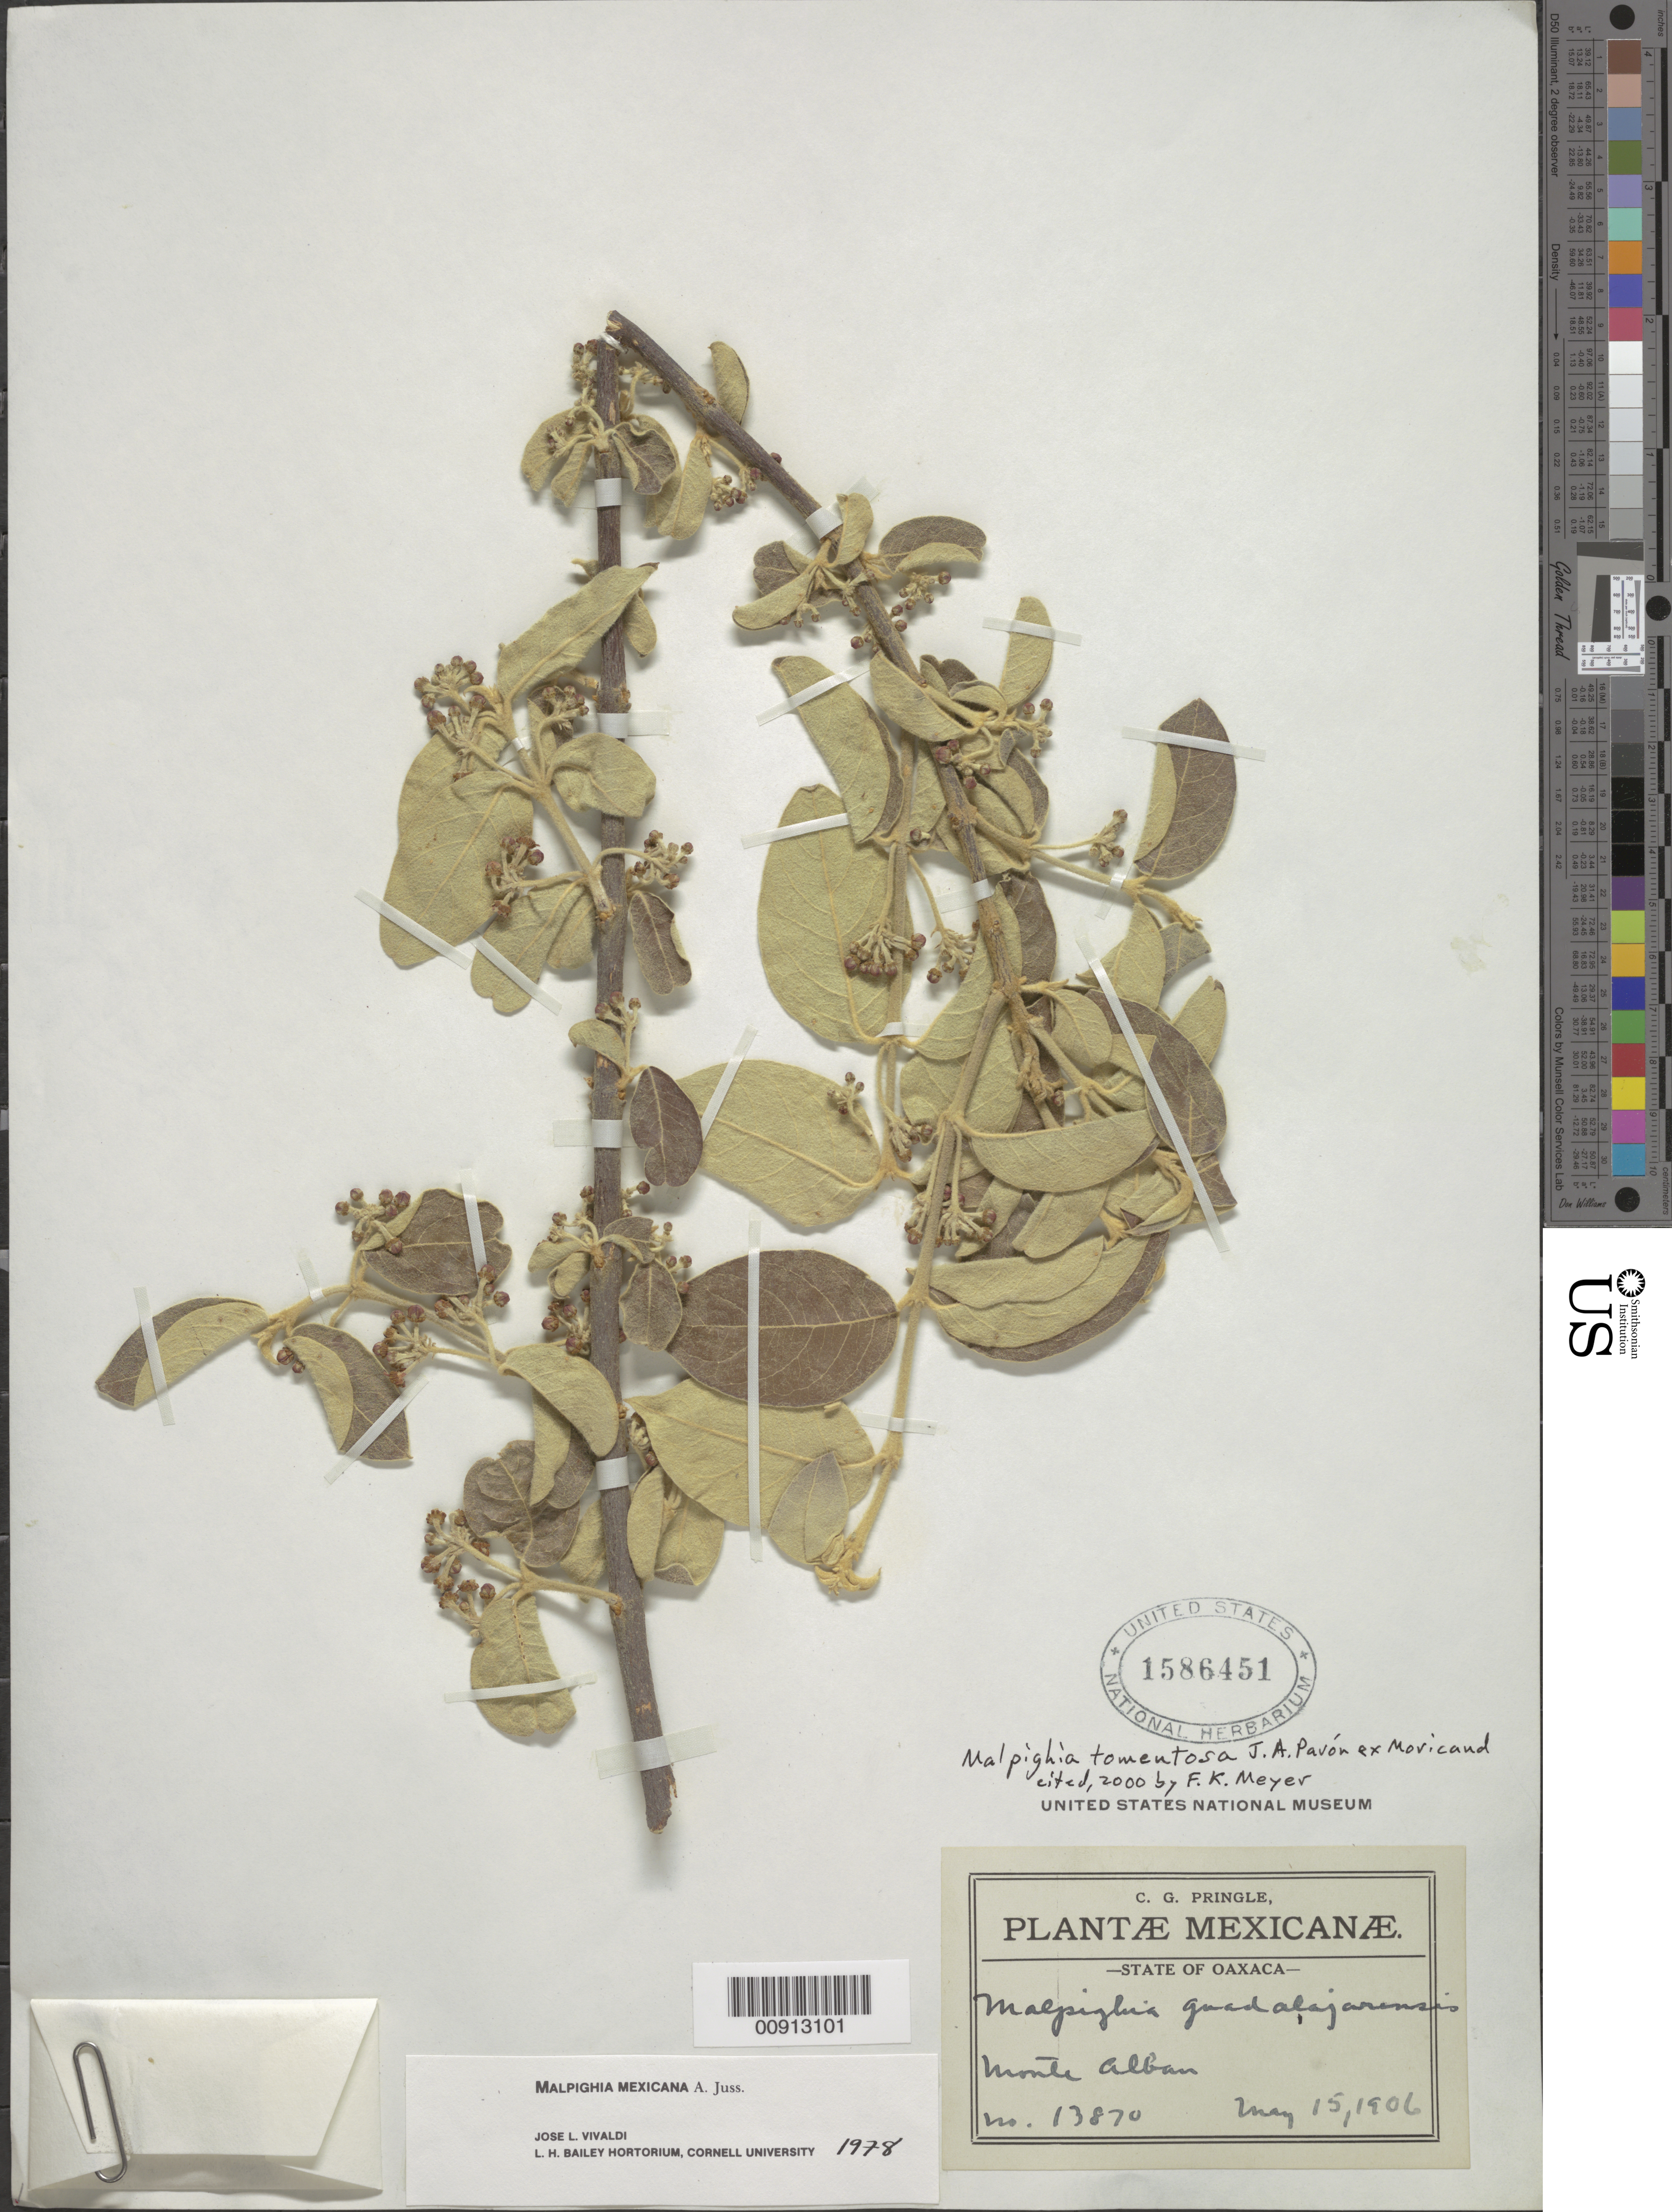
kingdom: Plantae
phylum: Tracheophyta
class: Magnoliopsida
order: Malpighiales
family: Malpighiaceae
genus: Malpighia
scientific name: Malpighia tomentosa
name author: Pav. ex Moric.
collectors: C. G. Pringle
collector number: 13870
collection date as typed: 15 May 1906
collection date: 1906-05-15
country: Mexico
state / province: Oaxaca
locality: Monte Alban, Oaxaca.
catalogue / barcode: US 1586451